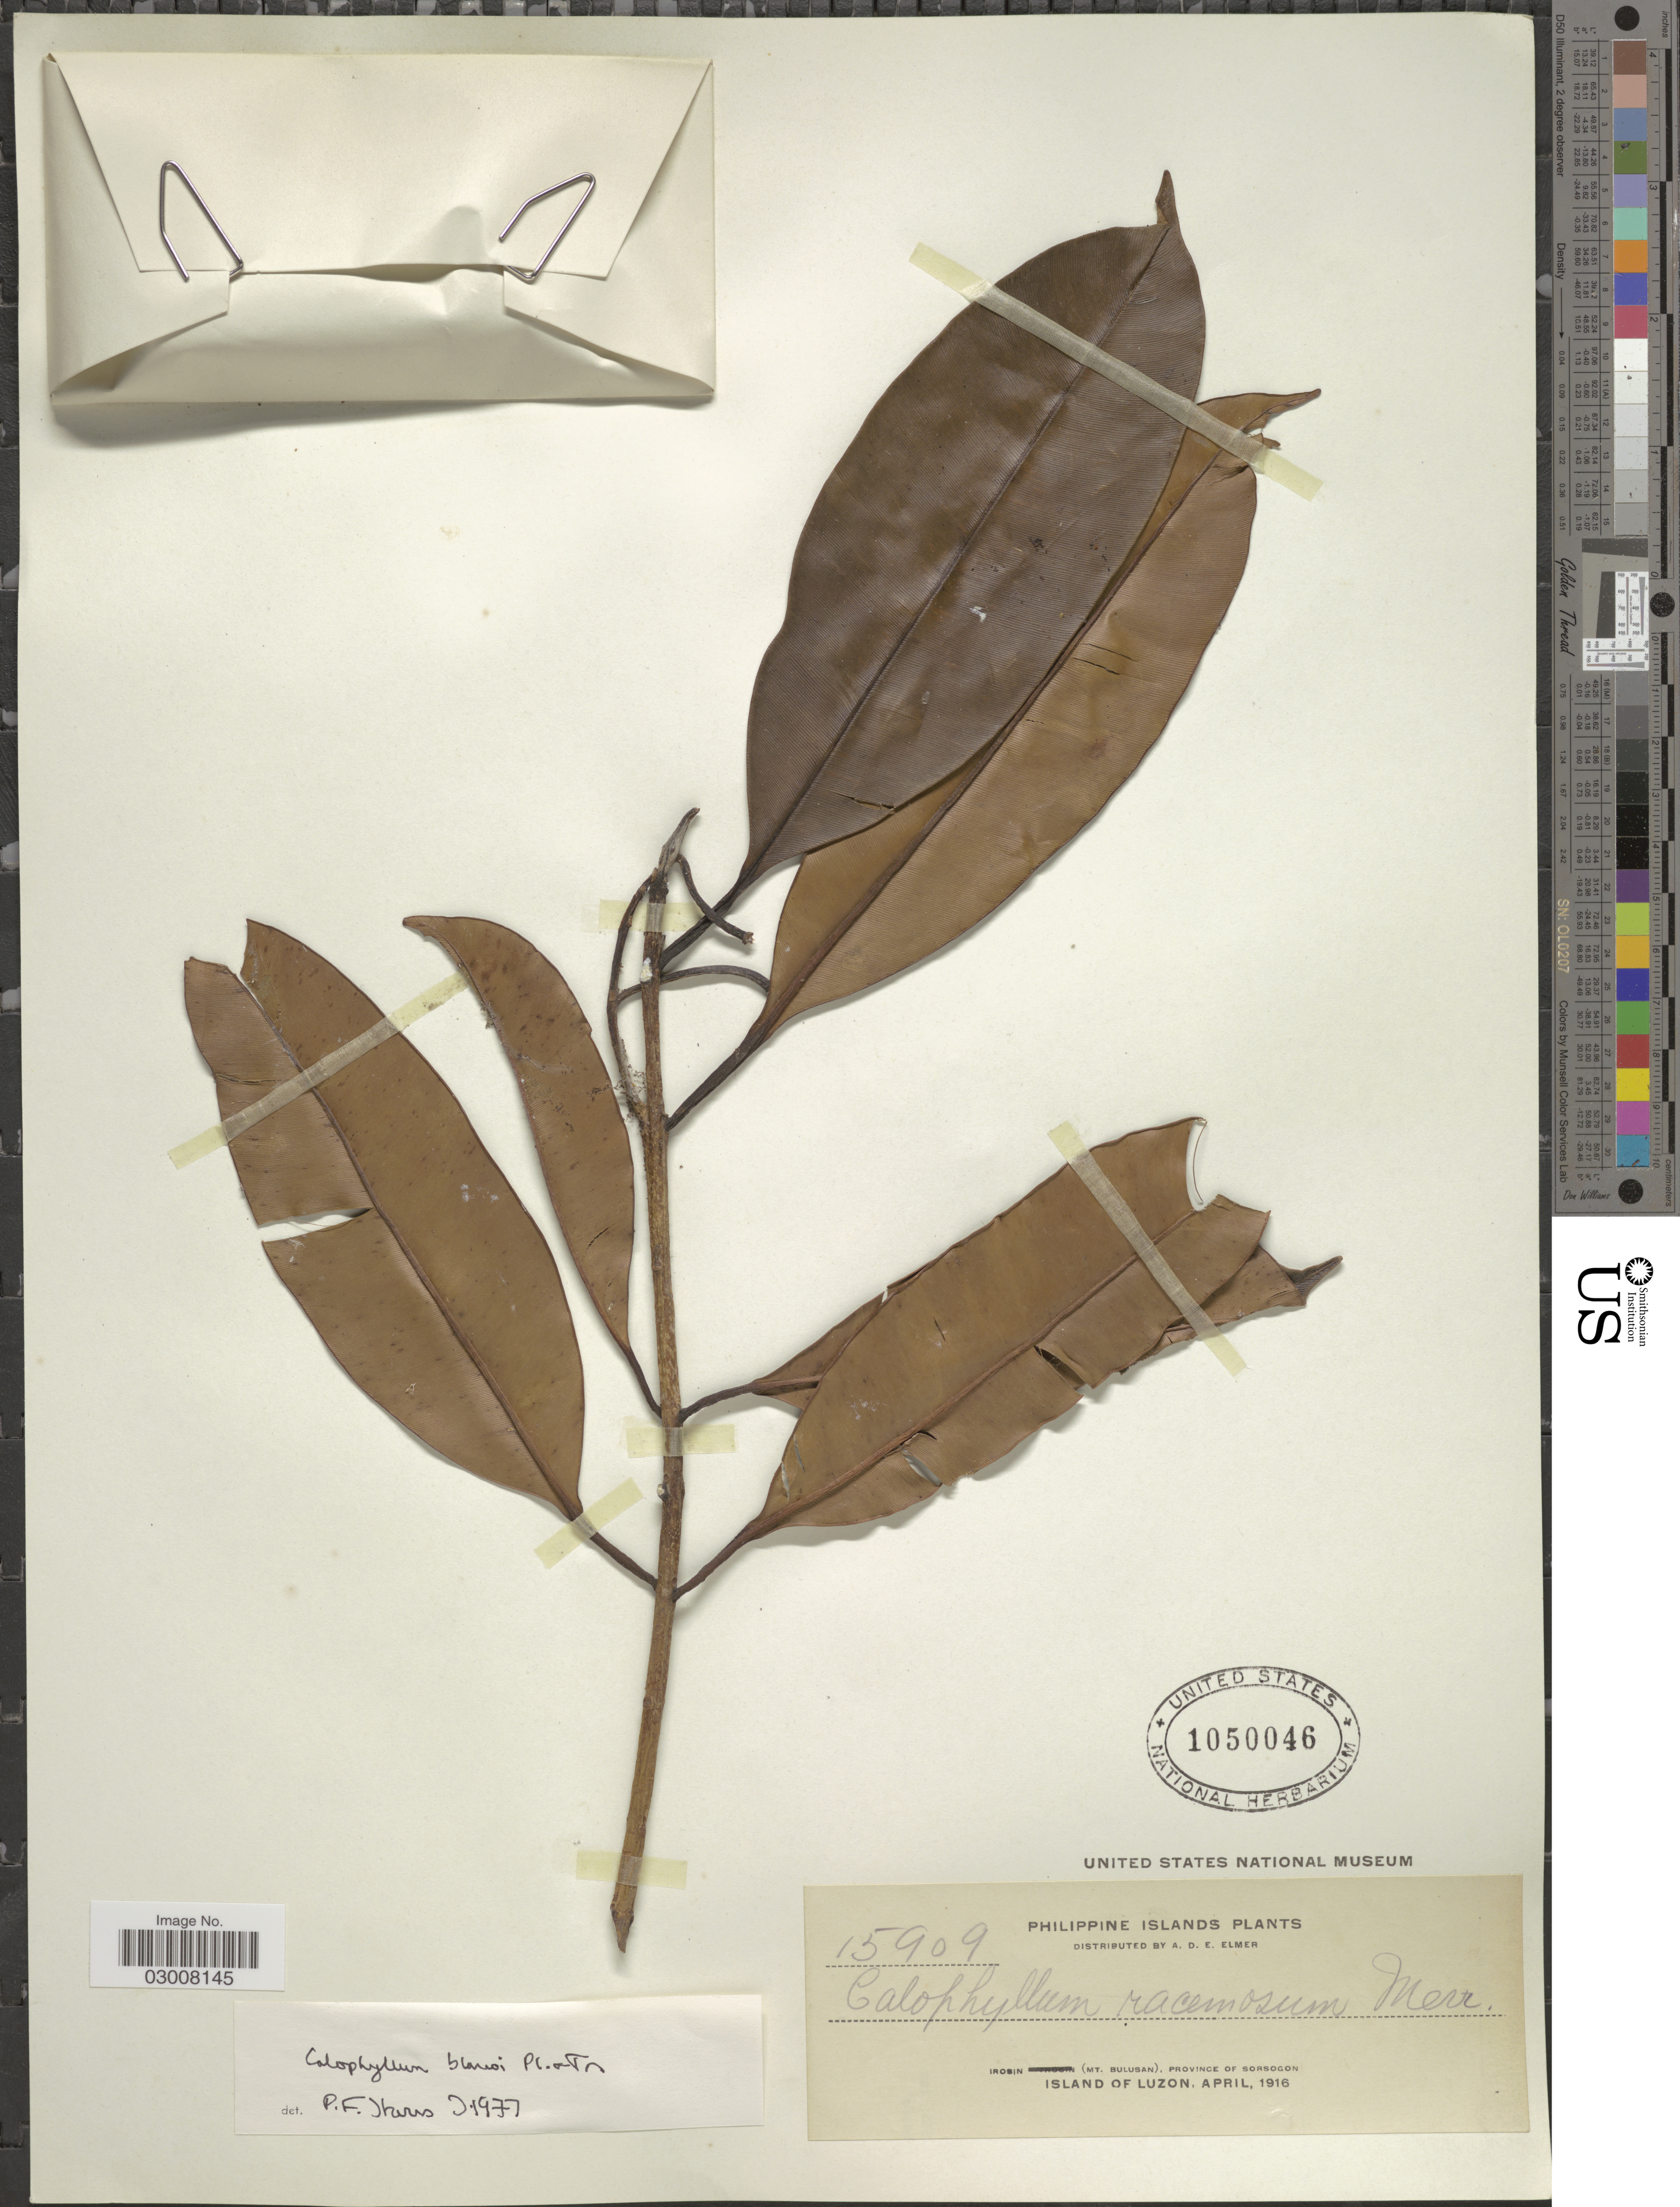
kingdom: Plantae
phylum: Tracheophyta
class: Magnoliopsida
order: Malpighiales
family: Calophyllaceae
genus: Calophyllum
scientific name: Calophyllum blancoi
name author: Planch. & Triana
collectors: A. D. E. Elmer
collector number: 15909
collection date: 1916-04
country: Philippines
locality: Irosin (Mt. Bulusan), Province of Sorsogon, Island of Luzon.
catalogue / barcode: US 1050046